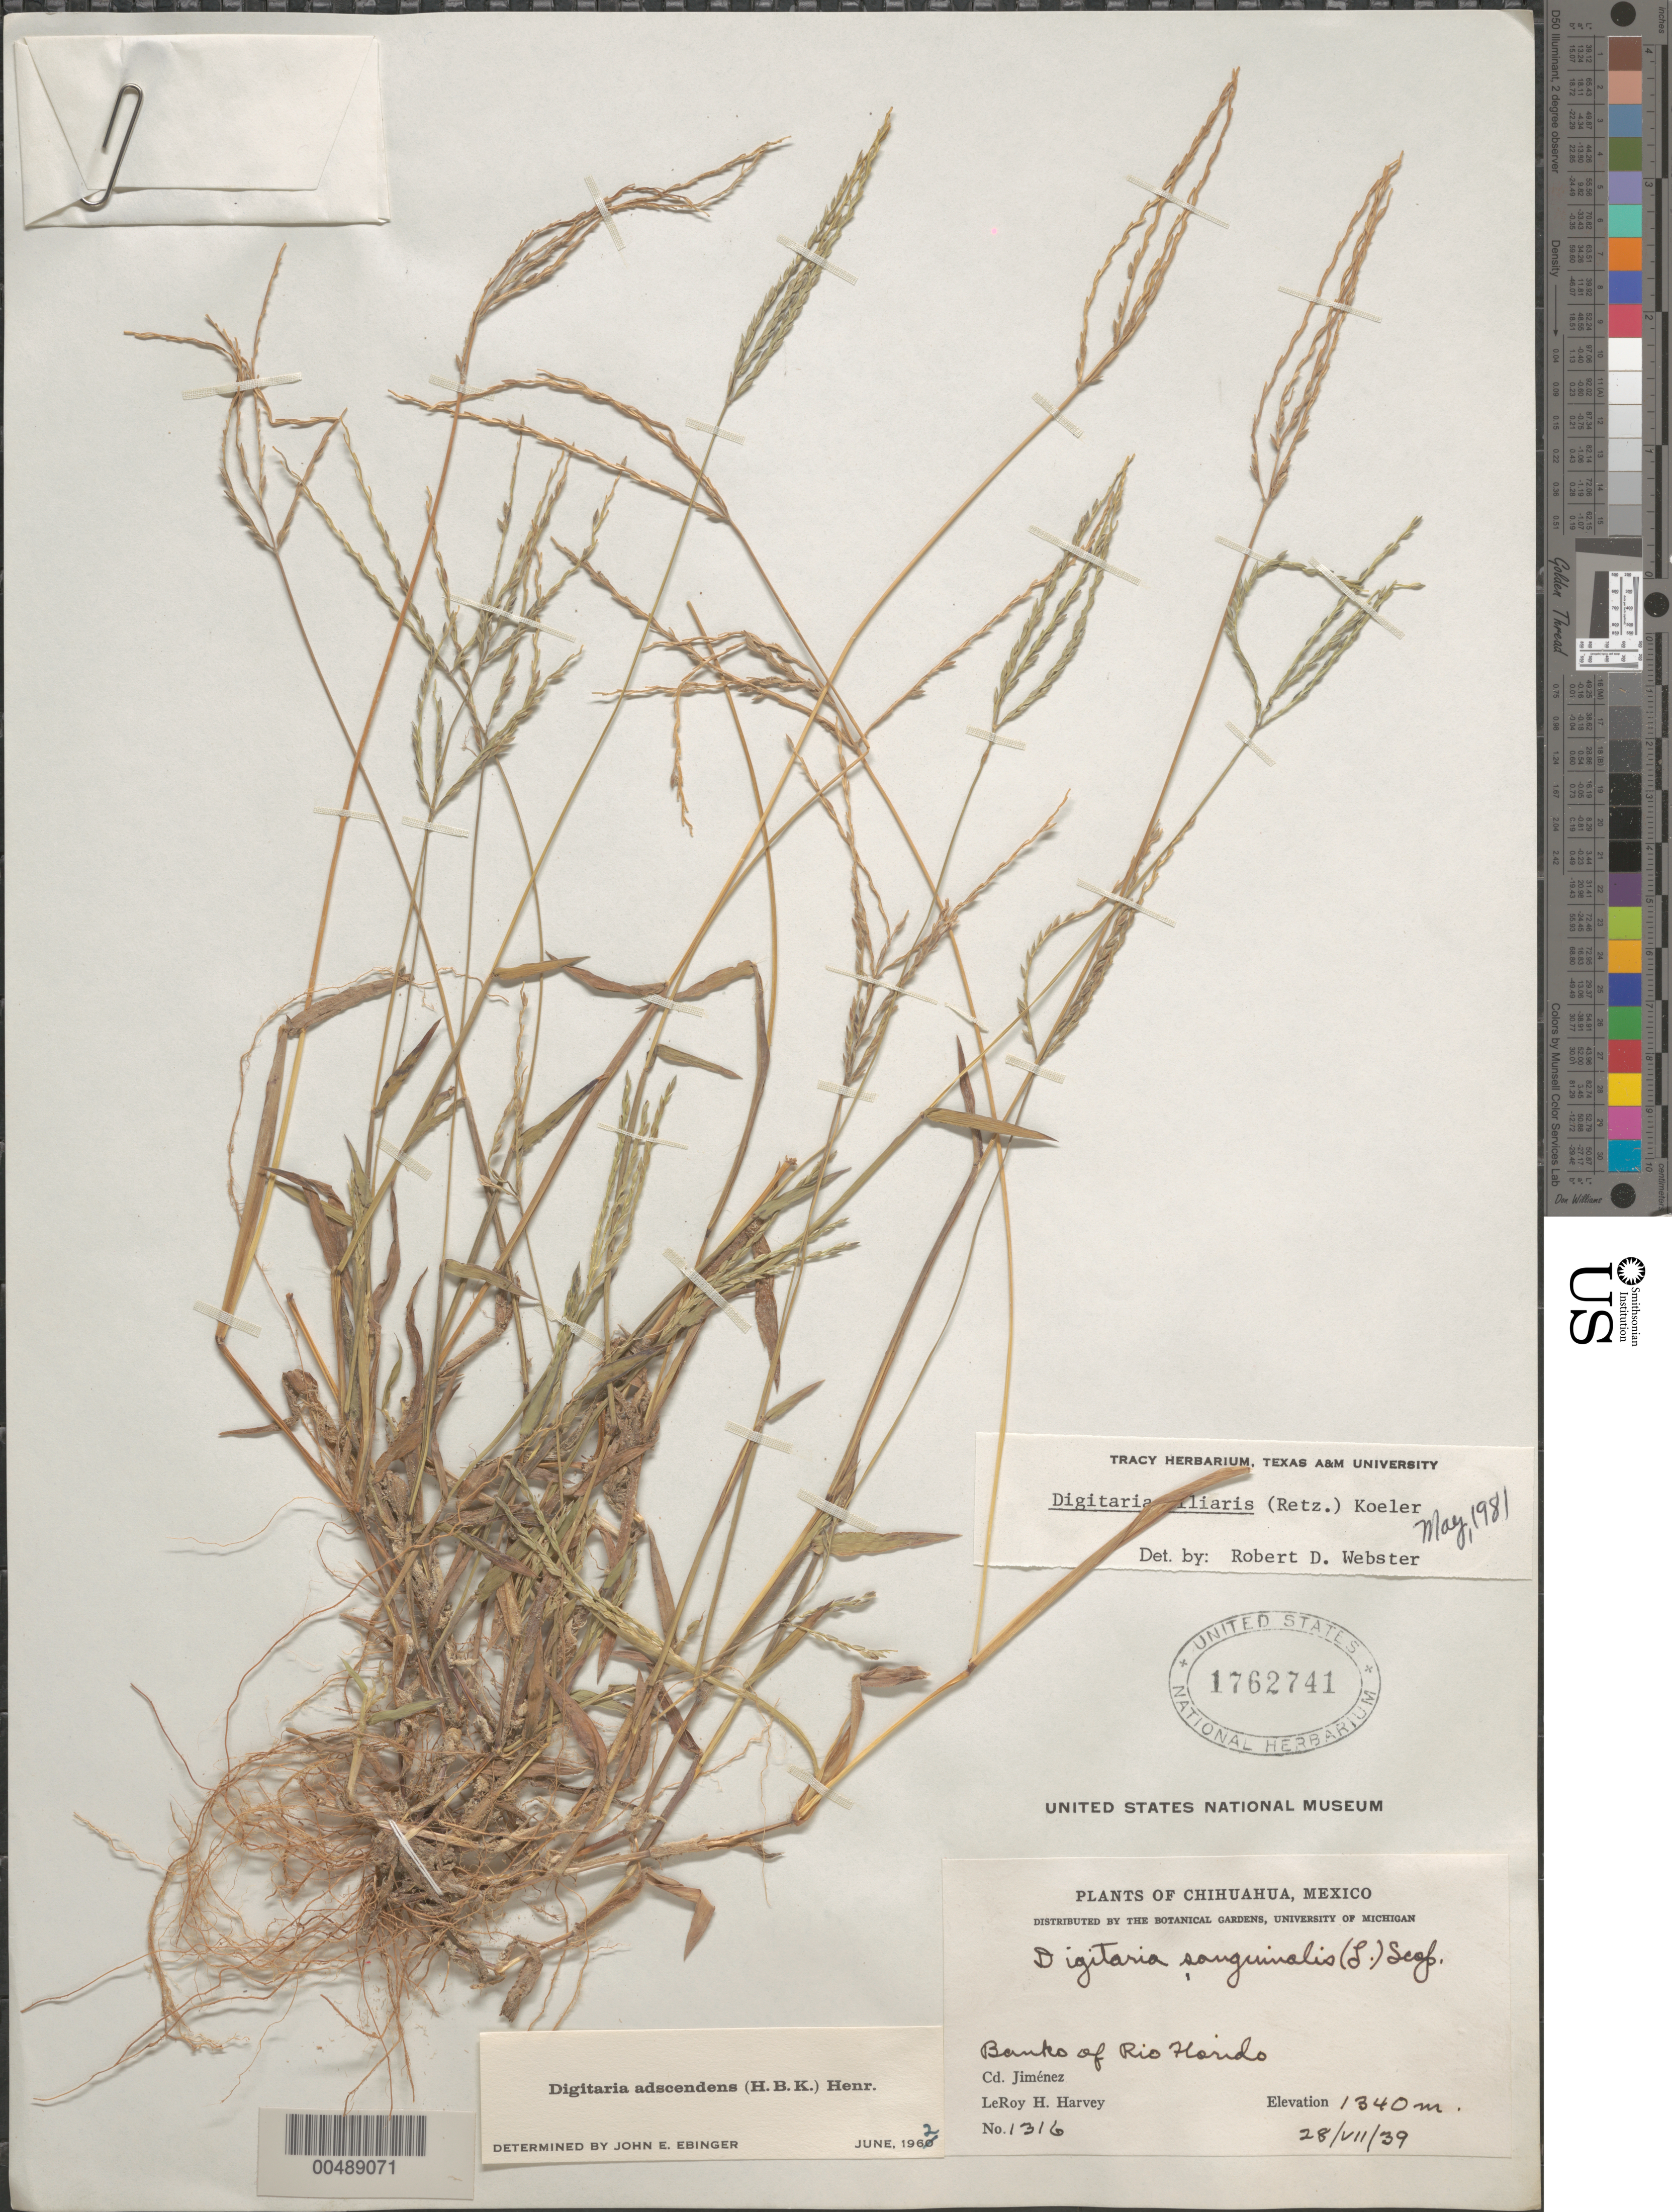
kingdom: Plantae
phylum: Tracheophyta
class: Liliopsida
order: Poales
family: Poaceae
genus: Digitaria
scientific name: Digitaria ciliaris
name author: (Retz.) Koeler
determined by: Webster, Robert D.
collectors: L. H. Harvey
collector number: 1316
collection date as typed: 28 Jul 1939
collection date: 1939-07-28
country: Mexico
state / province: Chihuahua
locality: Banks of Rio Horido, Cd. Jiménez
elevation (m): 1340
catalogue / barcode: US 1762741